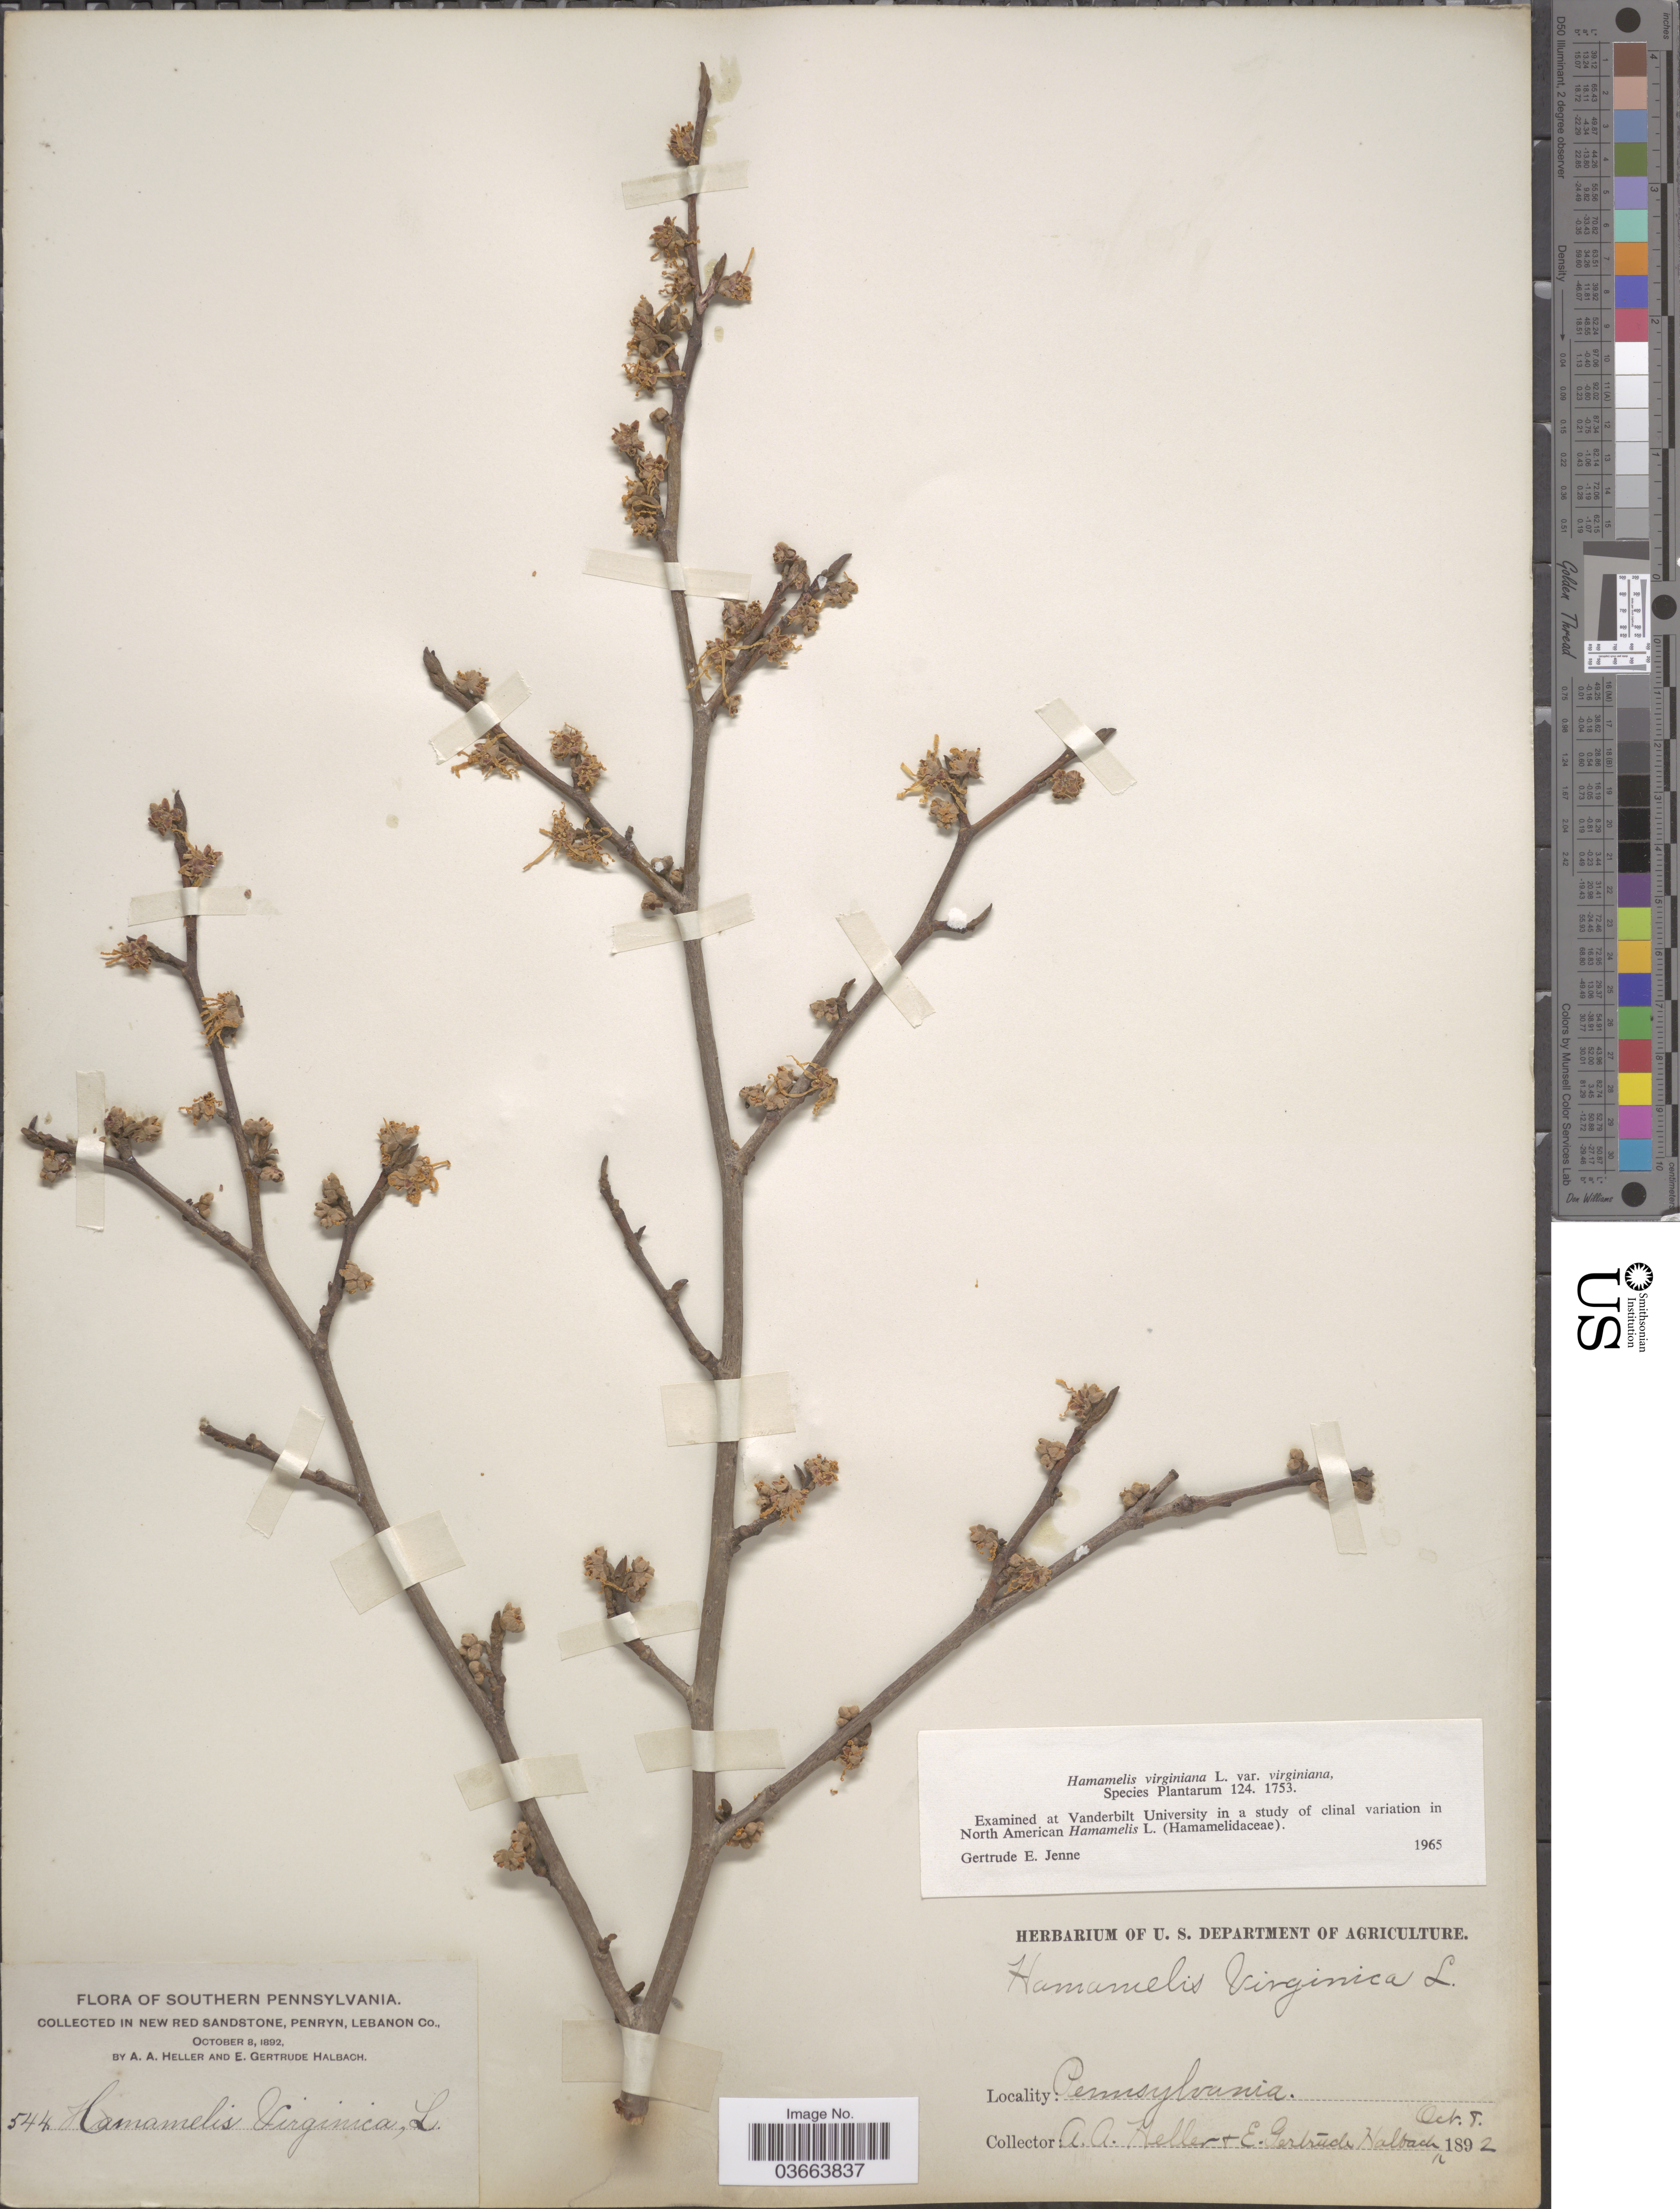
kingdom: Plantae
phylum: Tracheophyta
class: Magnoliopsida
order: Saxifragales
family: Hamamelidaceae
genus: Hamamelis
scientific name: Hamamelis virginiana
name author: L.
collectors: A. A. Heller & E. G. Halbach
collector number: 544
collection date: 1892-10-08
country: United States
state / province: Pennsylvania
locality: Southern Pennsylvania. New Red Sandstone, Penryn, Lebanon Co.